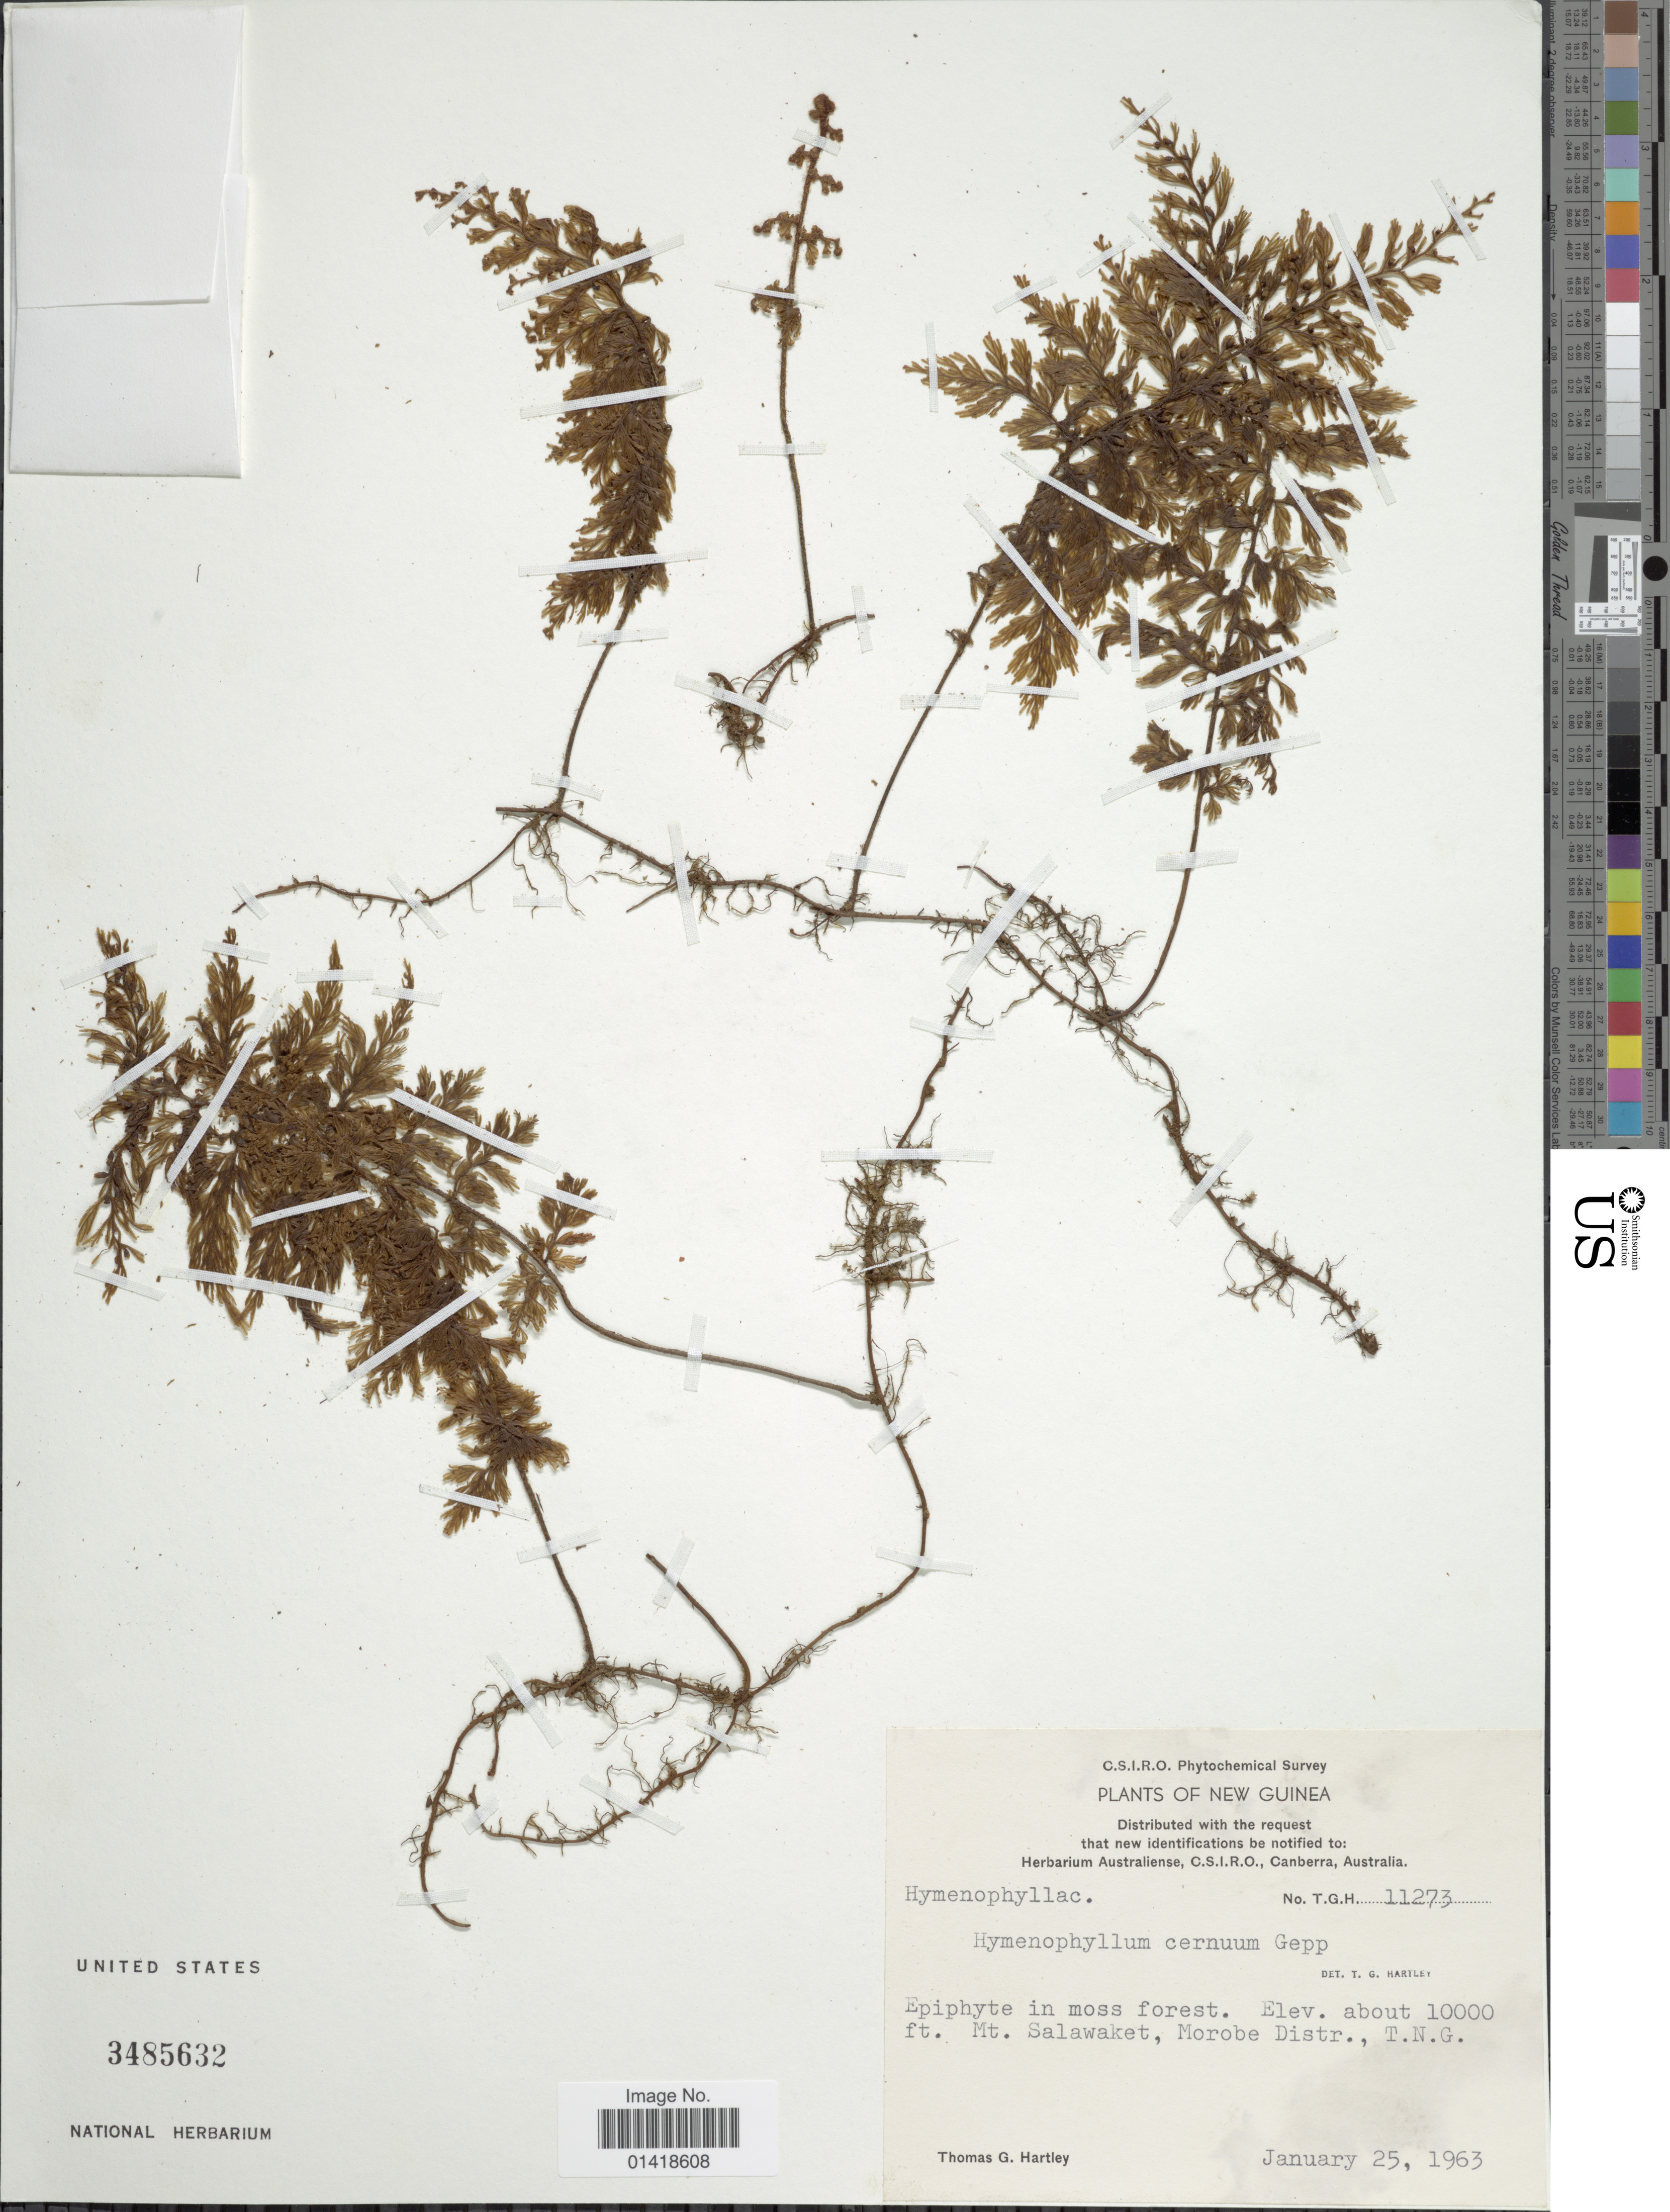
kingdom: Plantae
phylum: Tracheophyta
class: Polypodiopsida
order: Hymenophyllales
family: Hymenophyllaceae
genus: Hymenophyllum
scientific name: Hymenophyllum sp.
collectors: T. G. Hartley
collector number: T.G.H. 11273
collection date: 1963-01-25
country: Papua New Guinea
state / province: Morobe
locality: New Guinea. Epiphyte in moss hforest. Mt. Salawaket, Morobe Distr., T.N.G.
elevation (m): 3048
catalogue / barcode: US 3485632